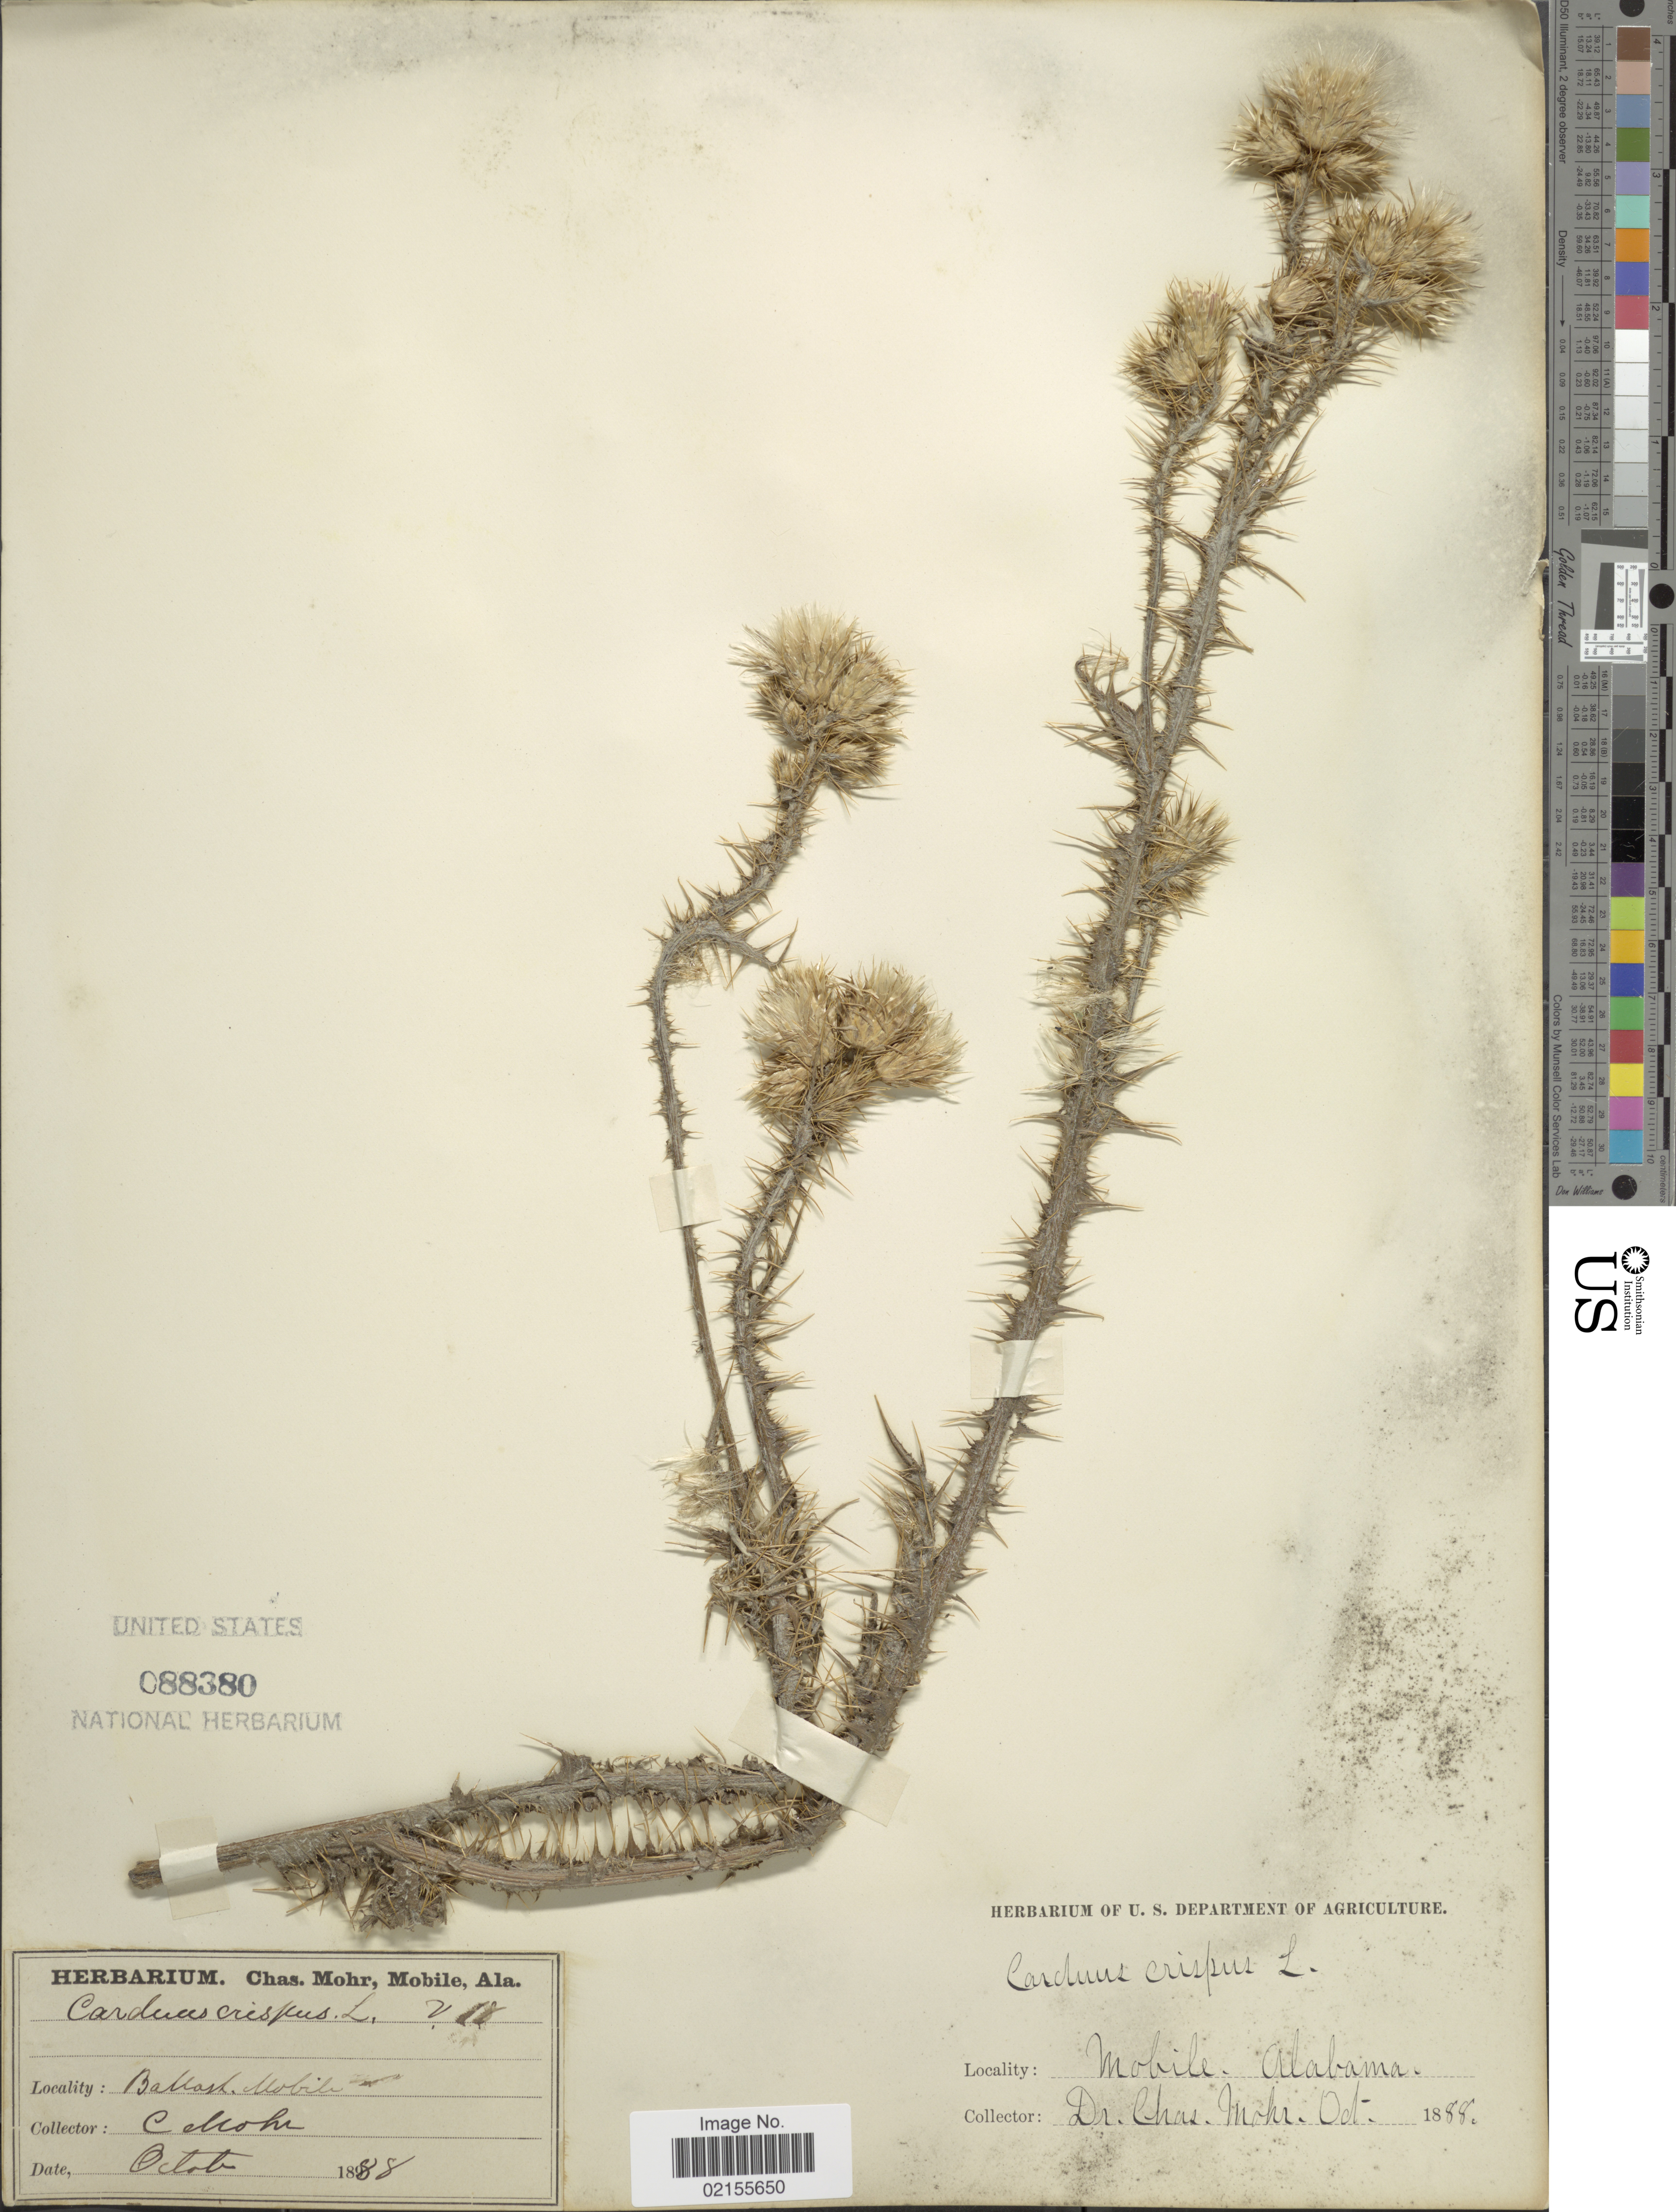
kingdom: Plantae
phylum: Tracheophyta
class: Magnoliopsida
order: Asterales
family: Asteraceae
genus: Carduus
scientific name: Carduus crispus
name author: L.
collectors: C. T. Mohr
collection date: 1888-10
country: United States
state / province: Alabama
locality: Ballast, Mobile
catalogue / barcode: US 88380